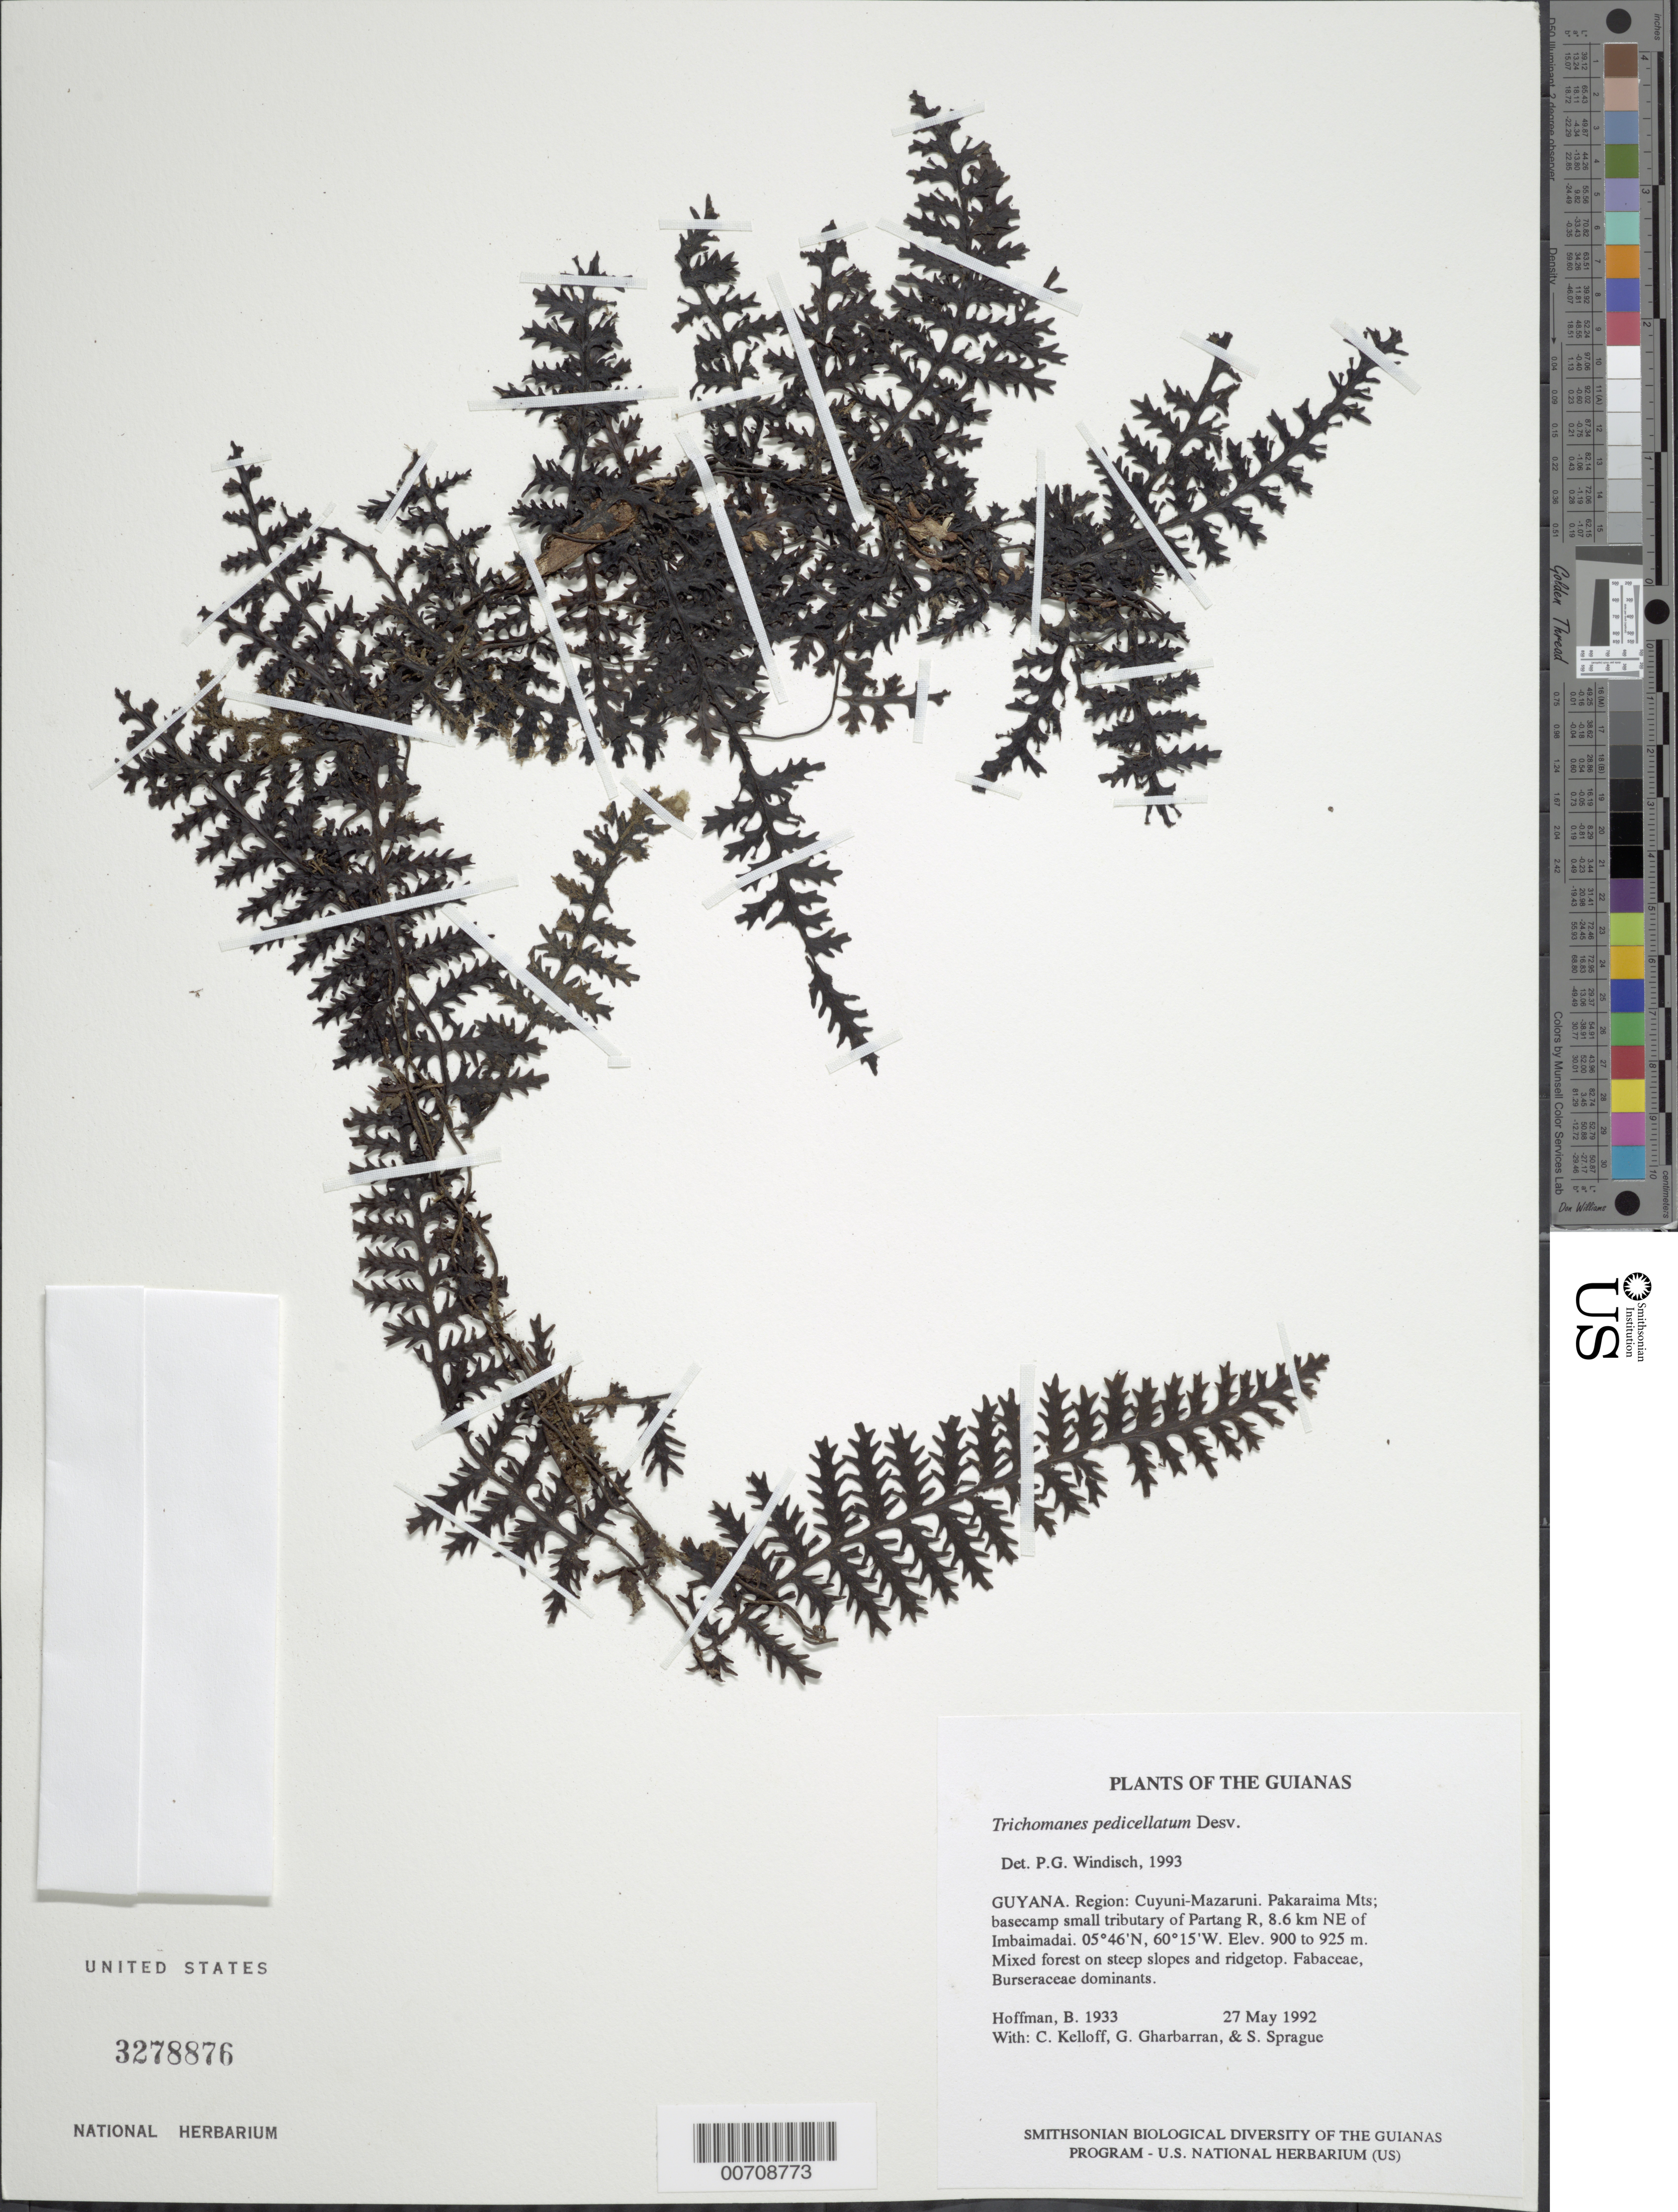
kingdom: Plantae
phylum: Tracheophyta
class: Polypodiopsida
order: Hymenophyllales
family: Hymenophyllaceae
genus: Trichomanes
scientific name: Trichomanes pedicellatum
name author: Desv.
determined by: Windisch, Paulo Guenter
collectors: B. Hoffman, C. L. Kelloff, G. Gharbarran & S. Sprague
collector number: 1933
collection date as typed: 27 May 1992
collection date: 1992-05-27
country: Guyana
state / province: Cuyuni-Mazaruni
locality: Pakaraima Mts; basecamp on small tributary of Partang River, 8.6 km NE of Imbaimadai, 2 km W of basecamp on peak marked 2840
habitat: Mixed forest on steep slopes and ridgetop. Fabaceae, Burseraceae dominants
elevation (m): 900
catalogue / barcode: US 3278876